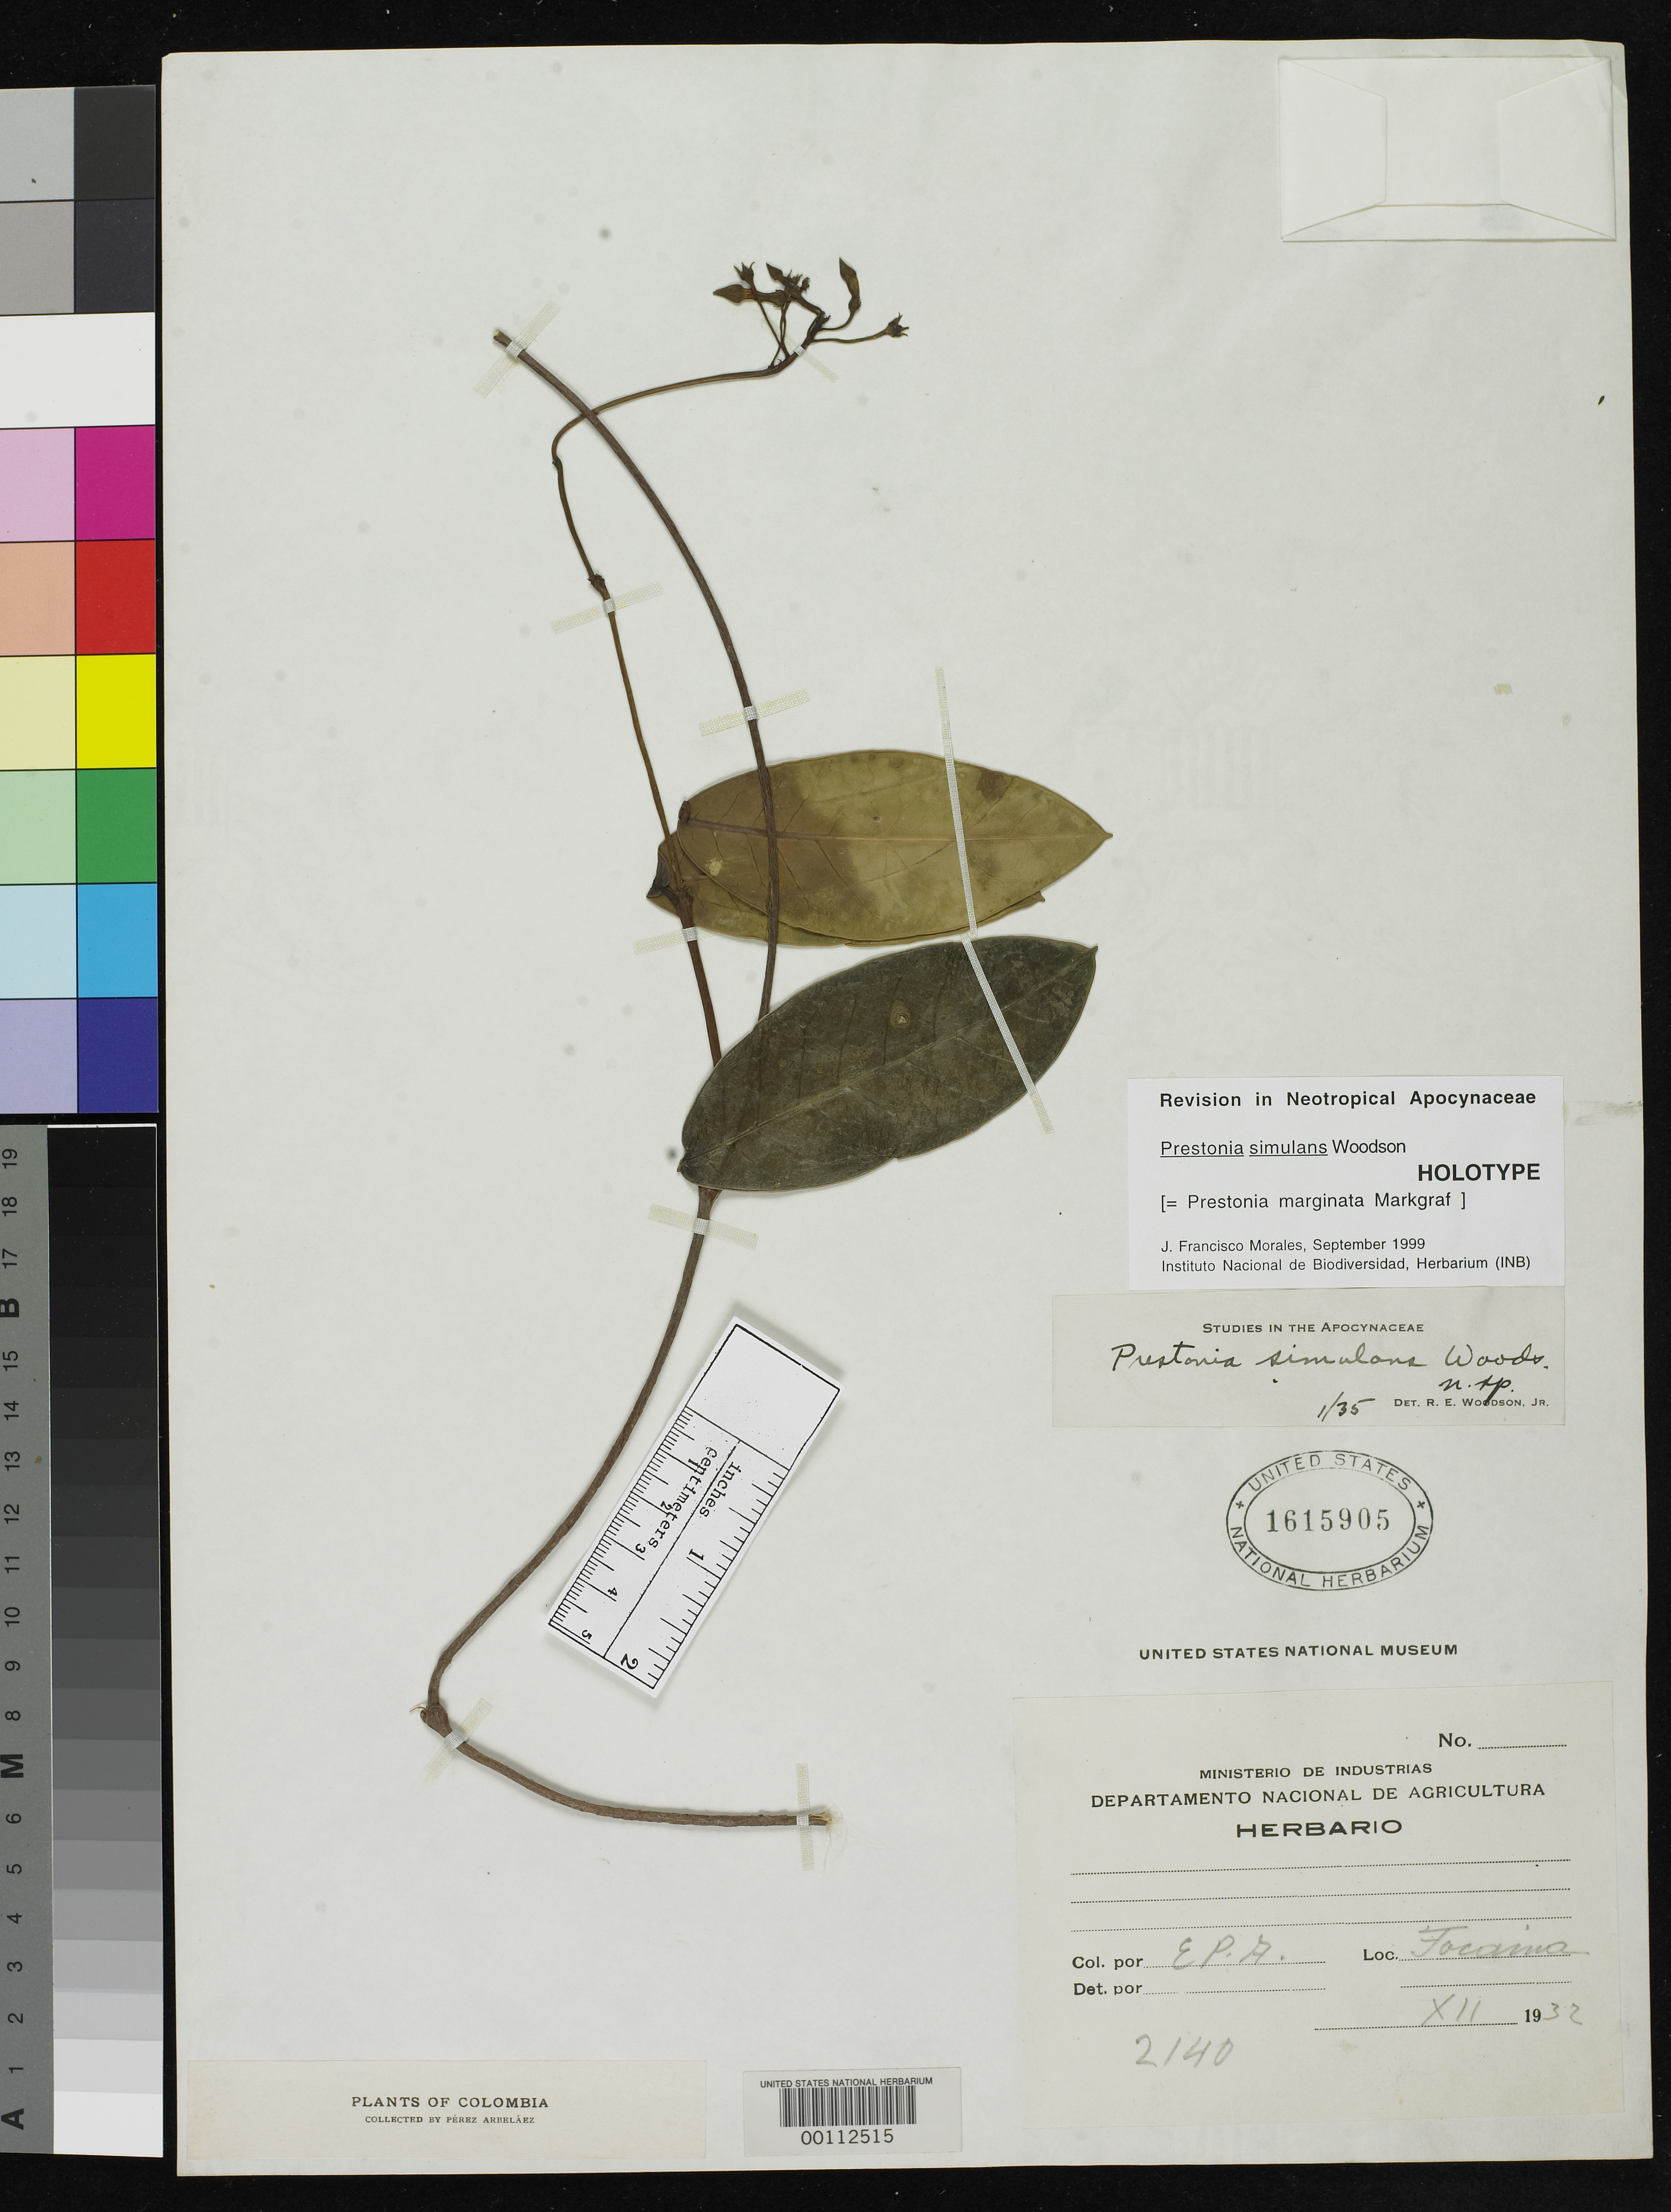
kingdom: Plantae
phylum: Tracheophyta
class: Magnoliopsida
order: Gentianales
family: Apocynaceae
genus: Prestonia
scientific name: Prestonia simulans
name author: Woodson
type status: Holotype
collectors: E. Pérez Arbeláez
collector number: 2140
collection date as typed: Dec 1932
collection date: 1932-12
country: Colombia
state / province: Cundinamarca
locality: Tocaima.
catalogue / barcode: US 1615905